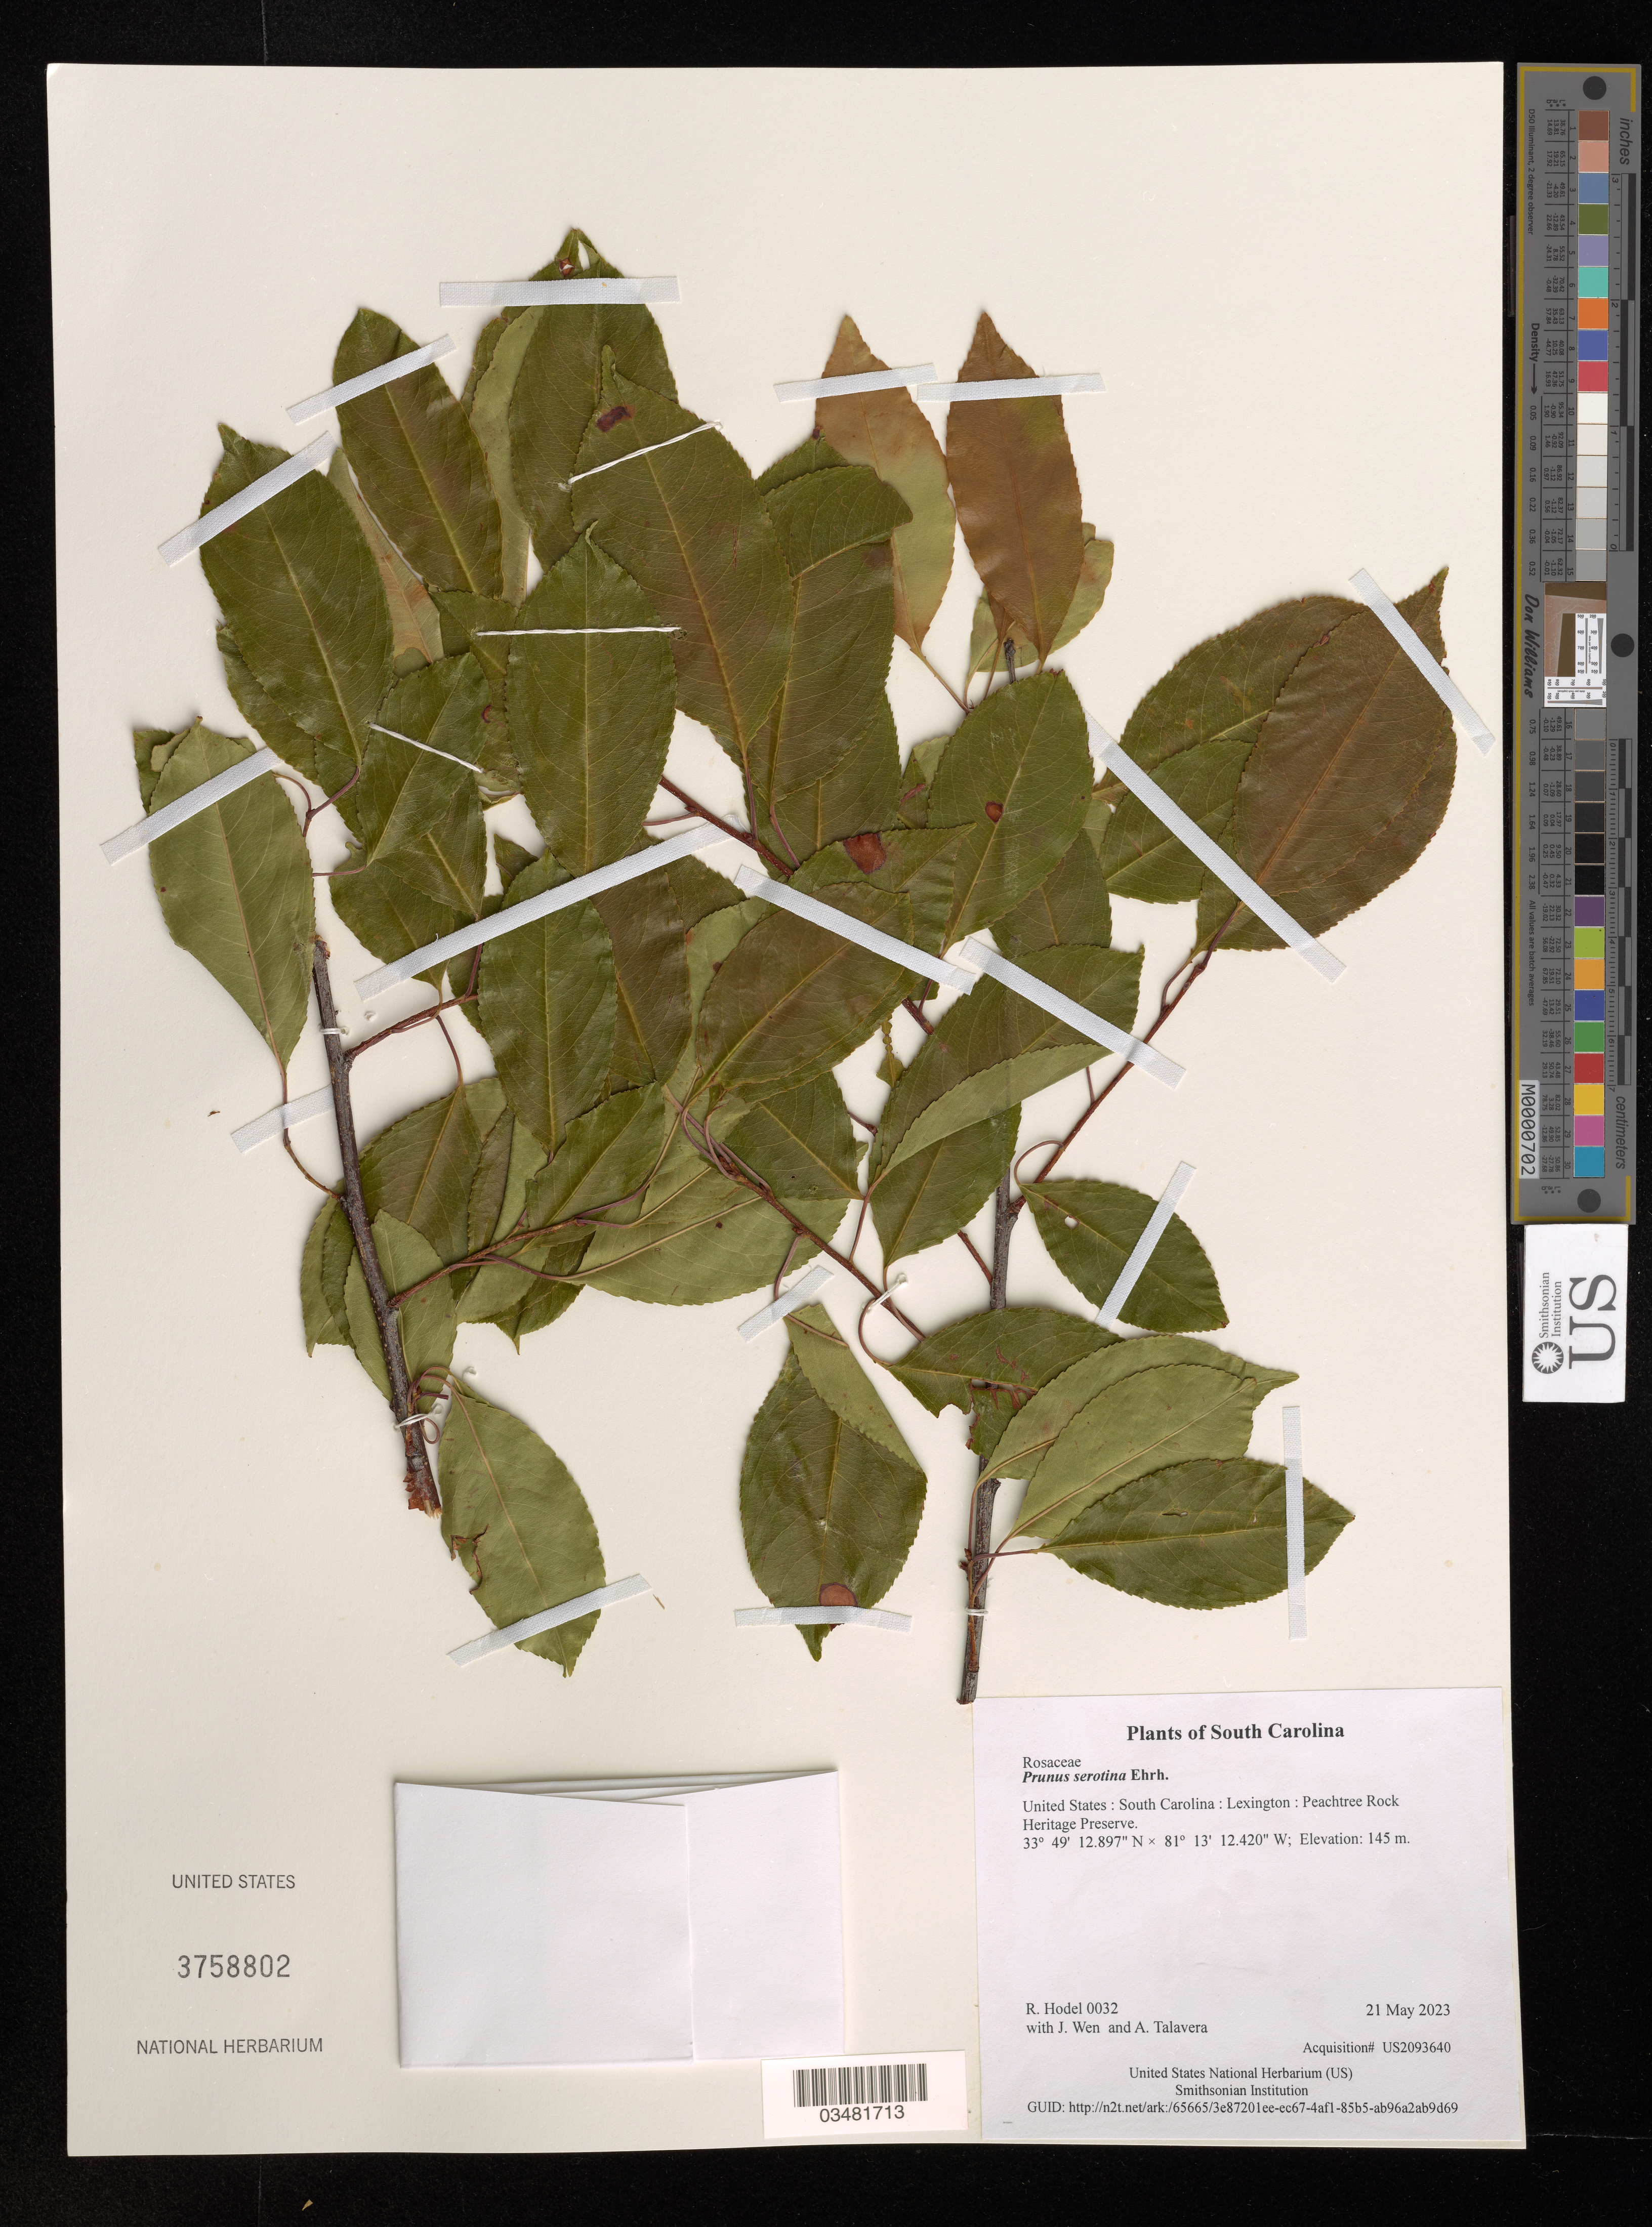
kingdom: Plantae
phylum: Tracheophyta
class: Magnoliopsida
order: Rosales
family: Rosaceae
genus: Prunus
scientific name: Prunus serotina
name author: Ehrh.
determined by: Hodel, Richard G. J.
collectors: R. Hodel, J. Wen & A. Talavera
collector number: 0032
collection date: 2023-05-21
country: United States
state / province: South Carolina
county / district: Lexington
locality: Peachtree Rock Heritage Preserve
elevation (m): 145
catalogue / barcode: US 3758802